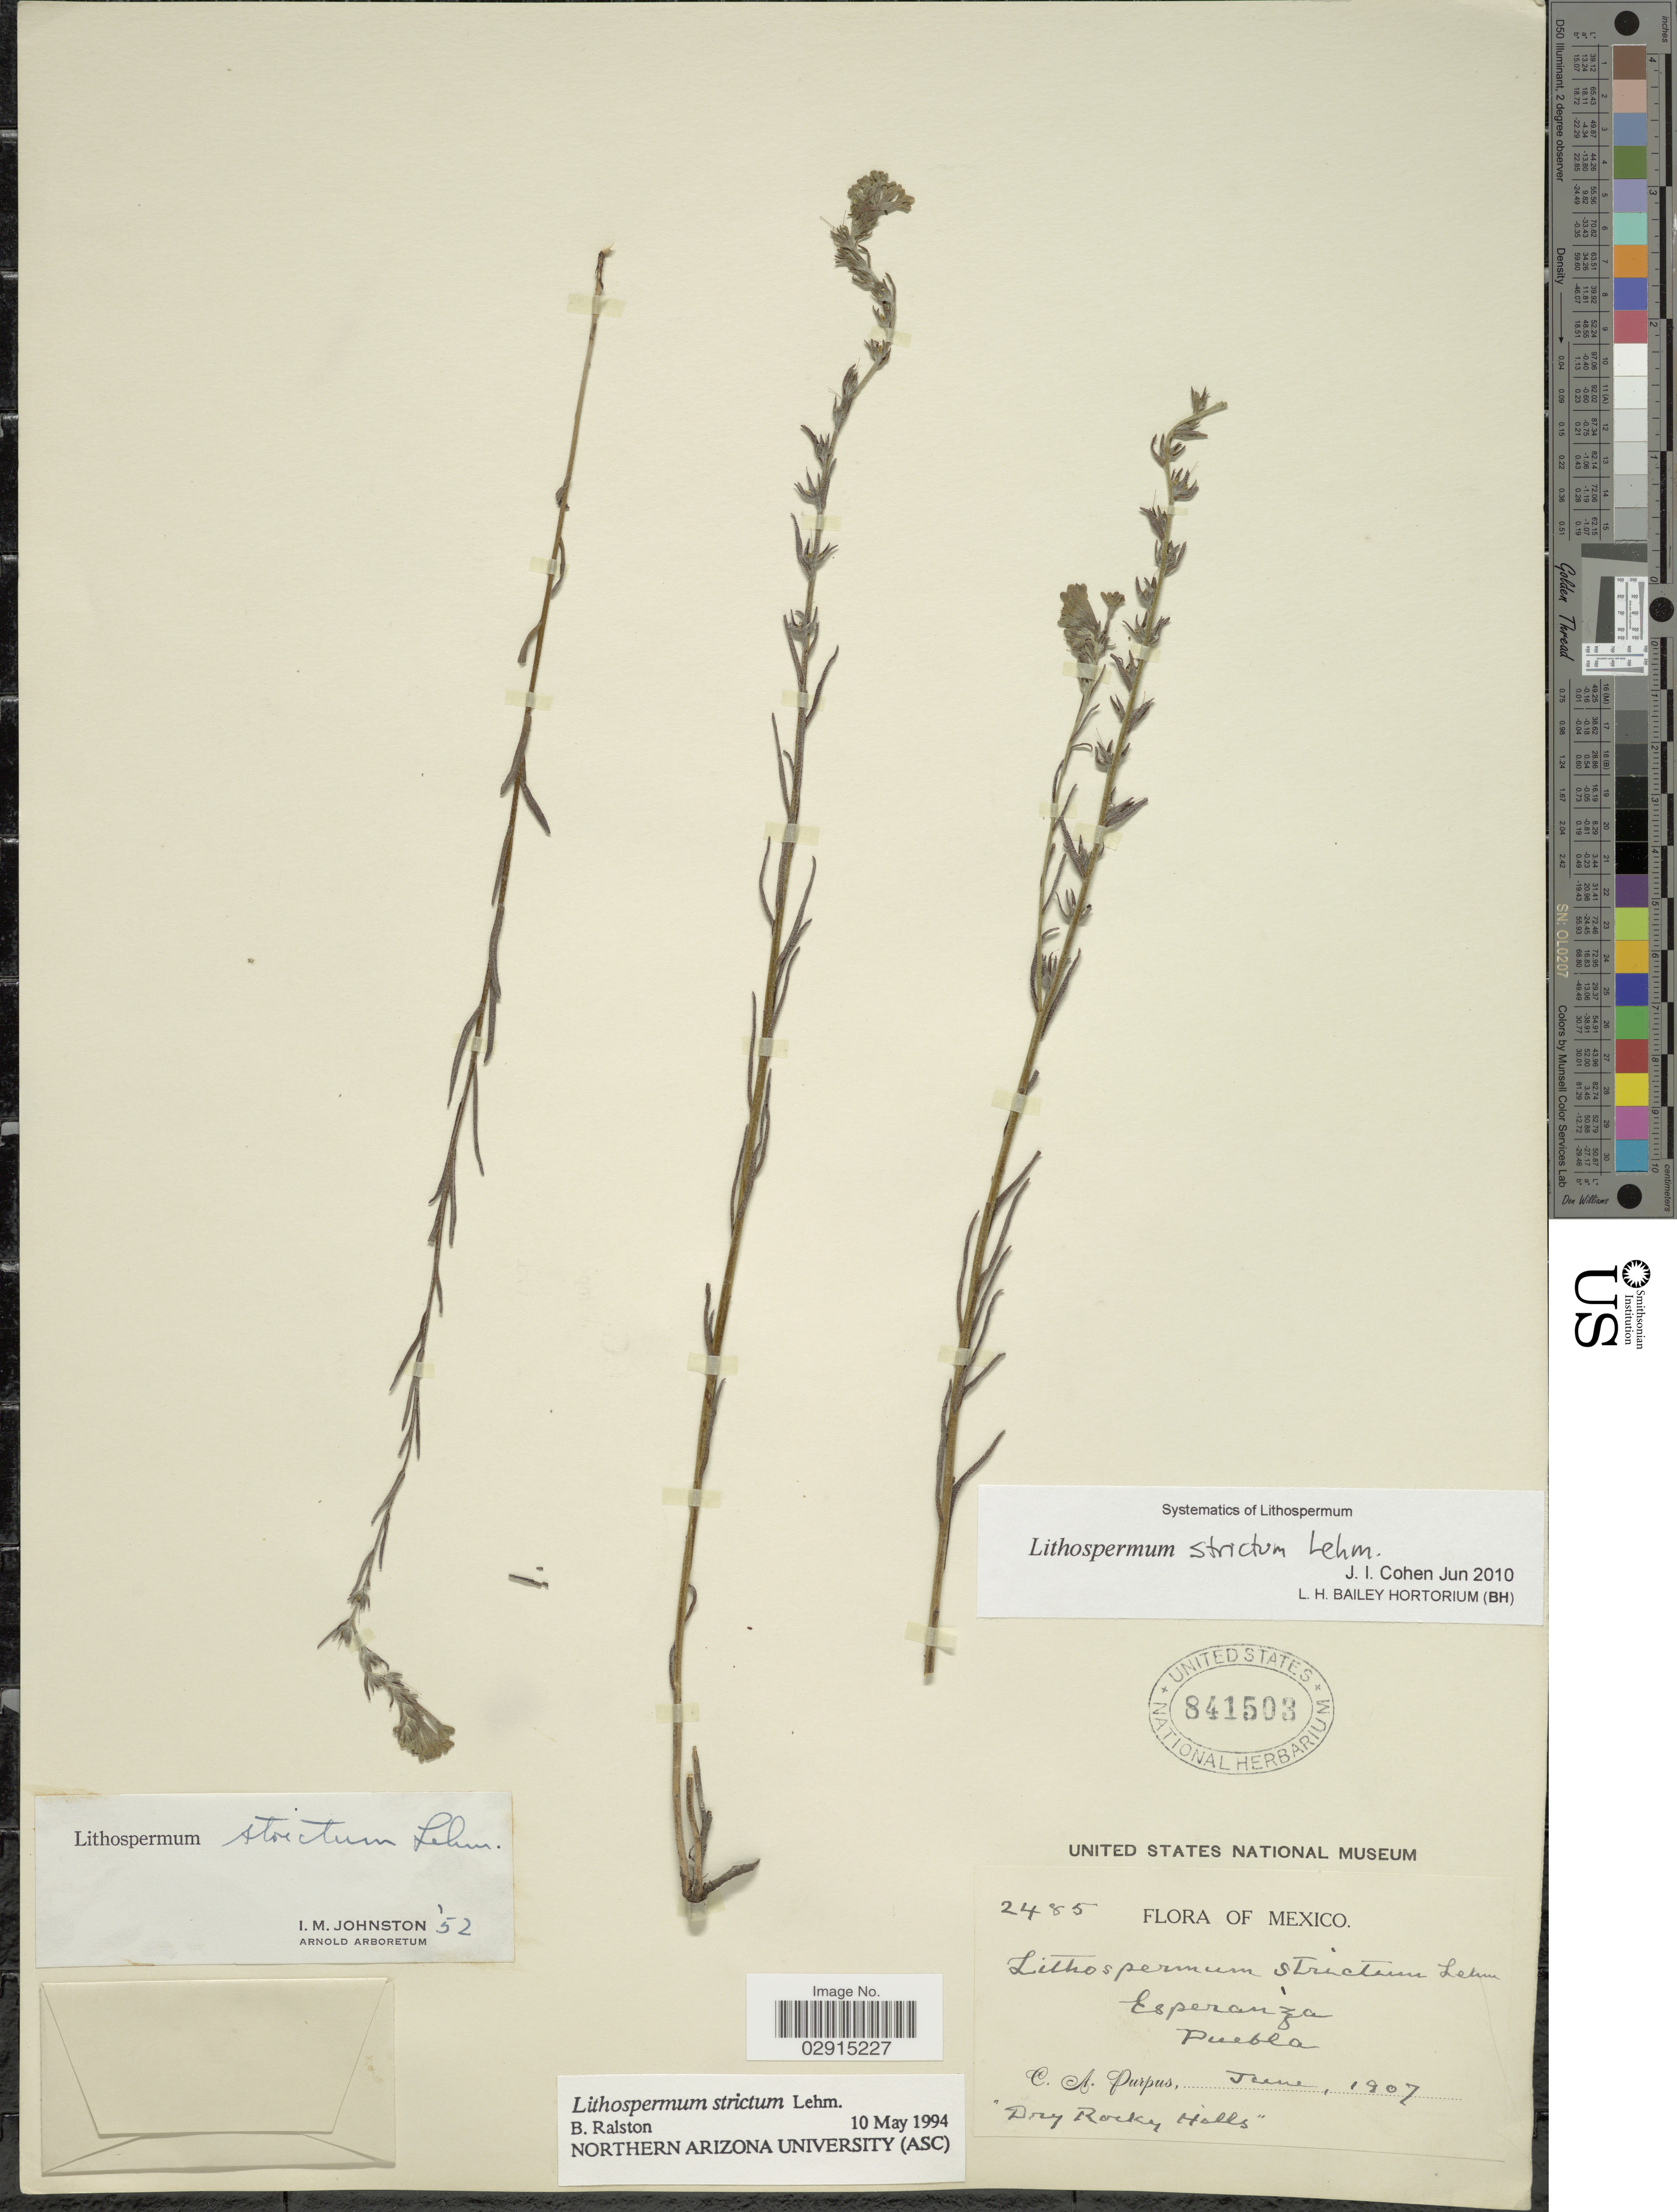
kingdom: Plantae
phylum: Tracheophyta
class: Magnoliopsida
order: Boraginales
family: Boraginaceae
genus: Lithospermum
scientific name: Lithospermum strictum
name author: Lehm.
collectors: C. A. Purpus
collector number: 2485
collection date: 1907-06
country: Mexico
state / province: Puebla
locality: Esperanza. Puebla.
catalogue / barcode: US 841503